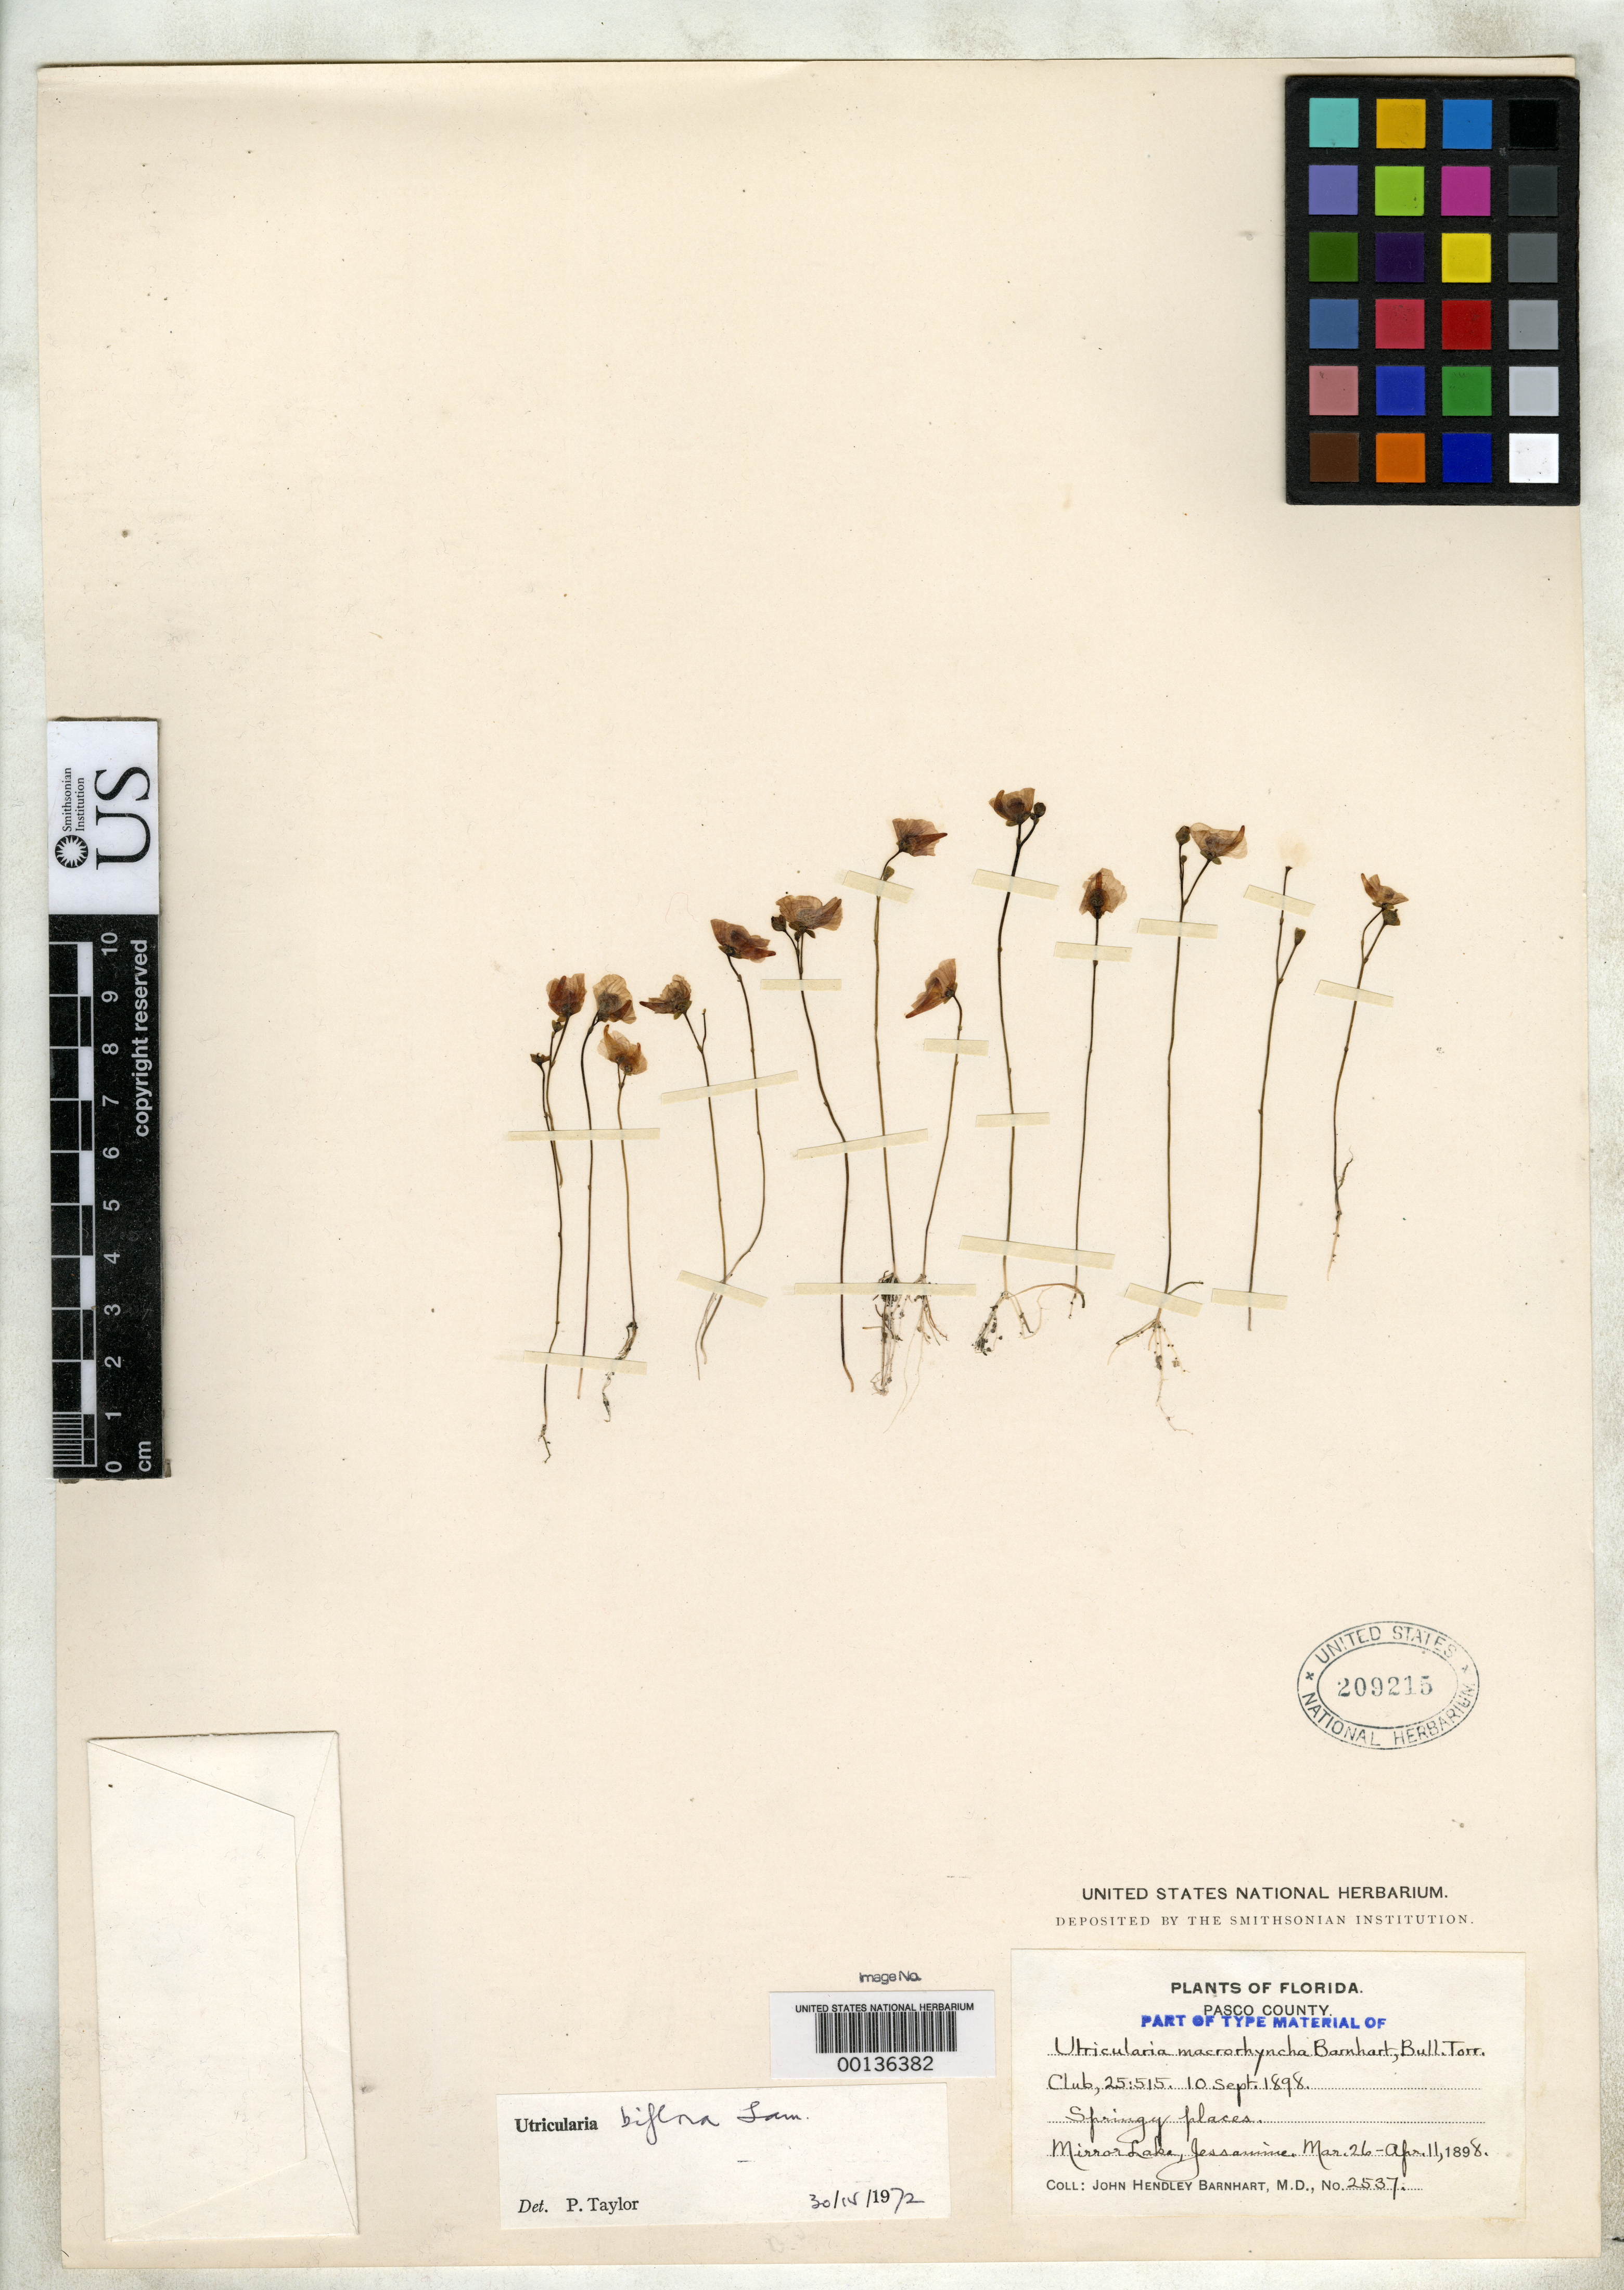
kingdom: Plantae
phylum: Tracheophyta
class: Magnoliopsida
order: Lamiales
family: Lentibulariaceae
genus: Utricularia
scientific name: Utricularia macrorhyncha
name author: Barnhart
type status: Type Collection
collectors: J. H. Barnhart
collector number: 2537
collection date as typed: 26 Mar 1898 to 11 Apr 1898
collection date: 1898-03-26/1898-04-11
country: United States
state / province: Florida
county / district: Pasco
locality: Mirror Lake, Jessamine.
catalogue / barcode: US 209215